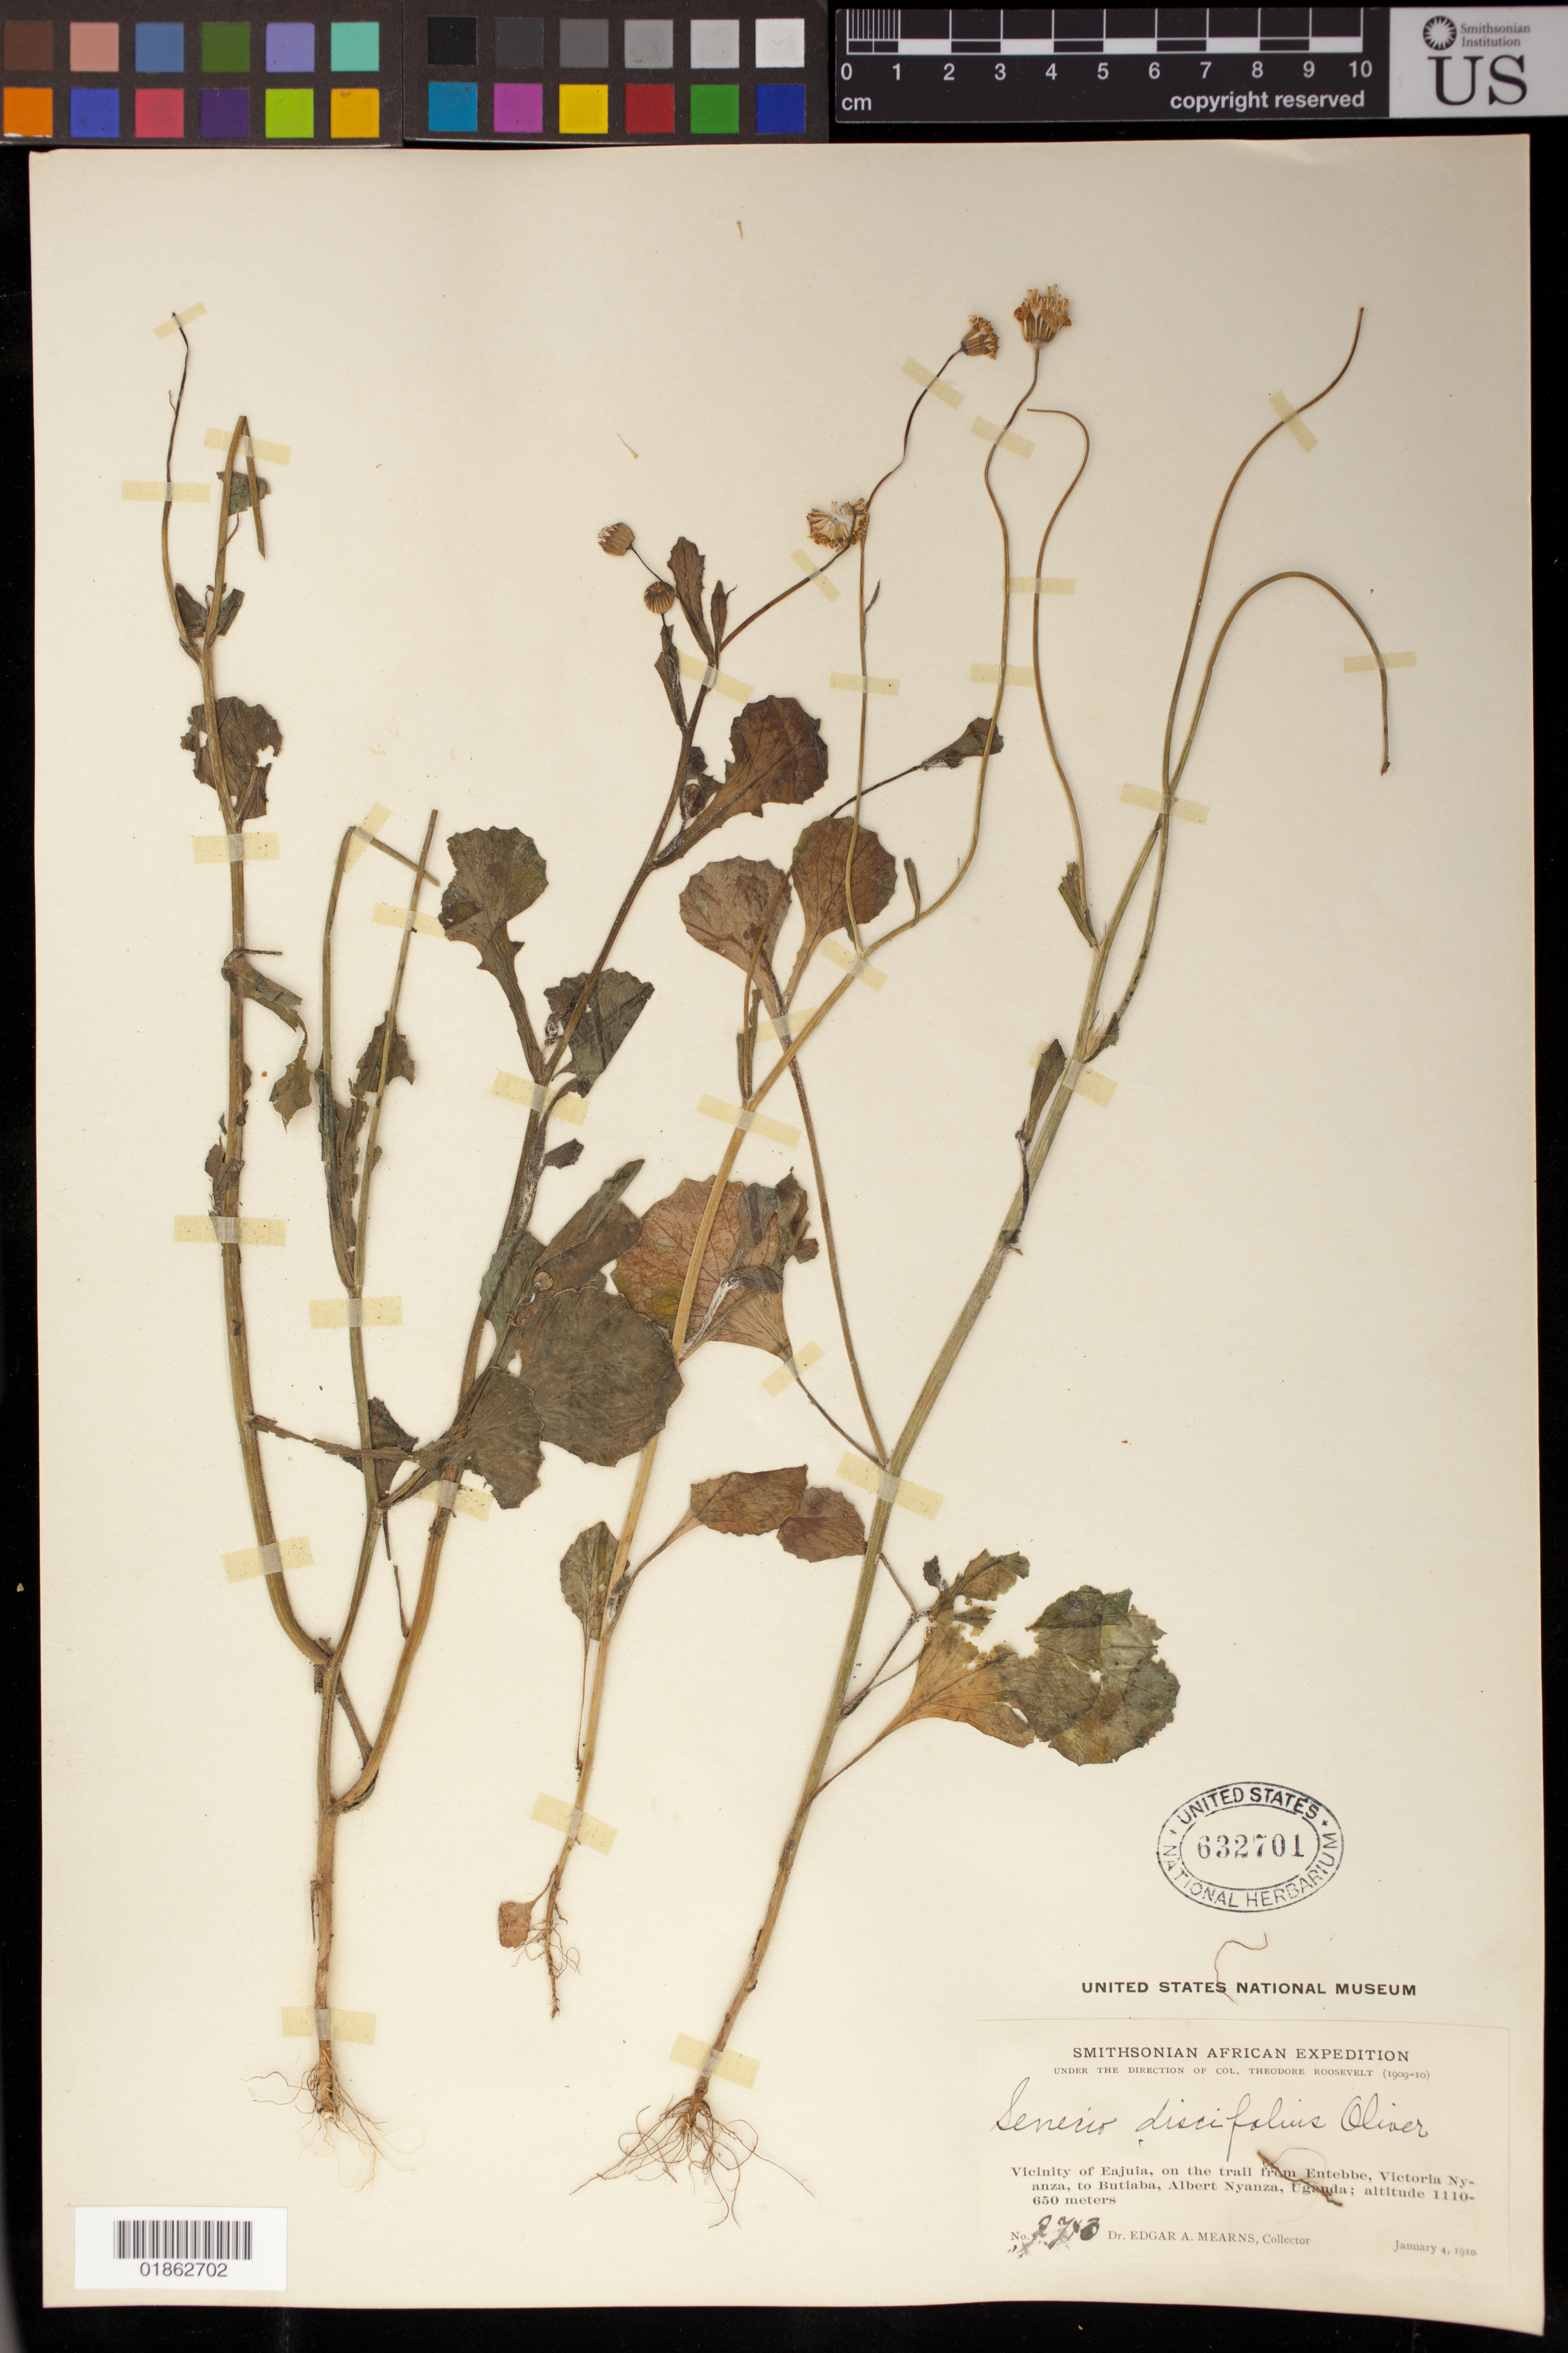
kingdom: Plantae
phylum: Tracheophyta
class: Magnoliopsida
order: Asterales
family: Asteraceae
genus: Senecio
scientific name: Senecio discifolius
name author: Oliv.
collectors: E. A. Mearns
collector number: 2710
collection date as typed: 04 Jan 1910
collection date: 1910-01-04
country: Uganda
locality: Vicinity of Eajuia, on the trail from Entebbe, Victoria Nyanza, to Butiaba, Albert Nyanza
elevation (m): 1110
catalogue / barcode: US 632701